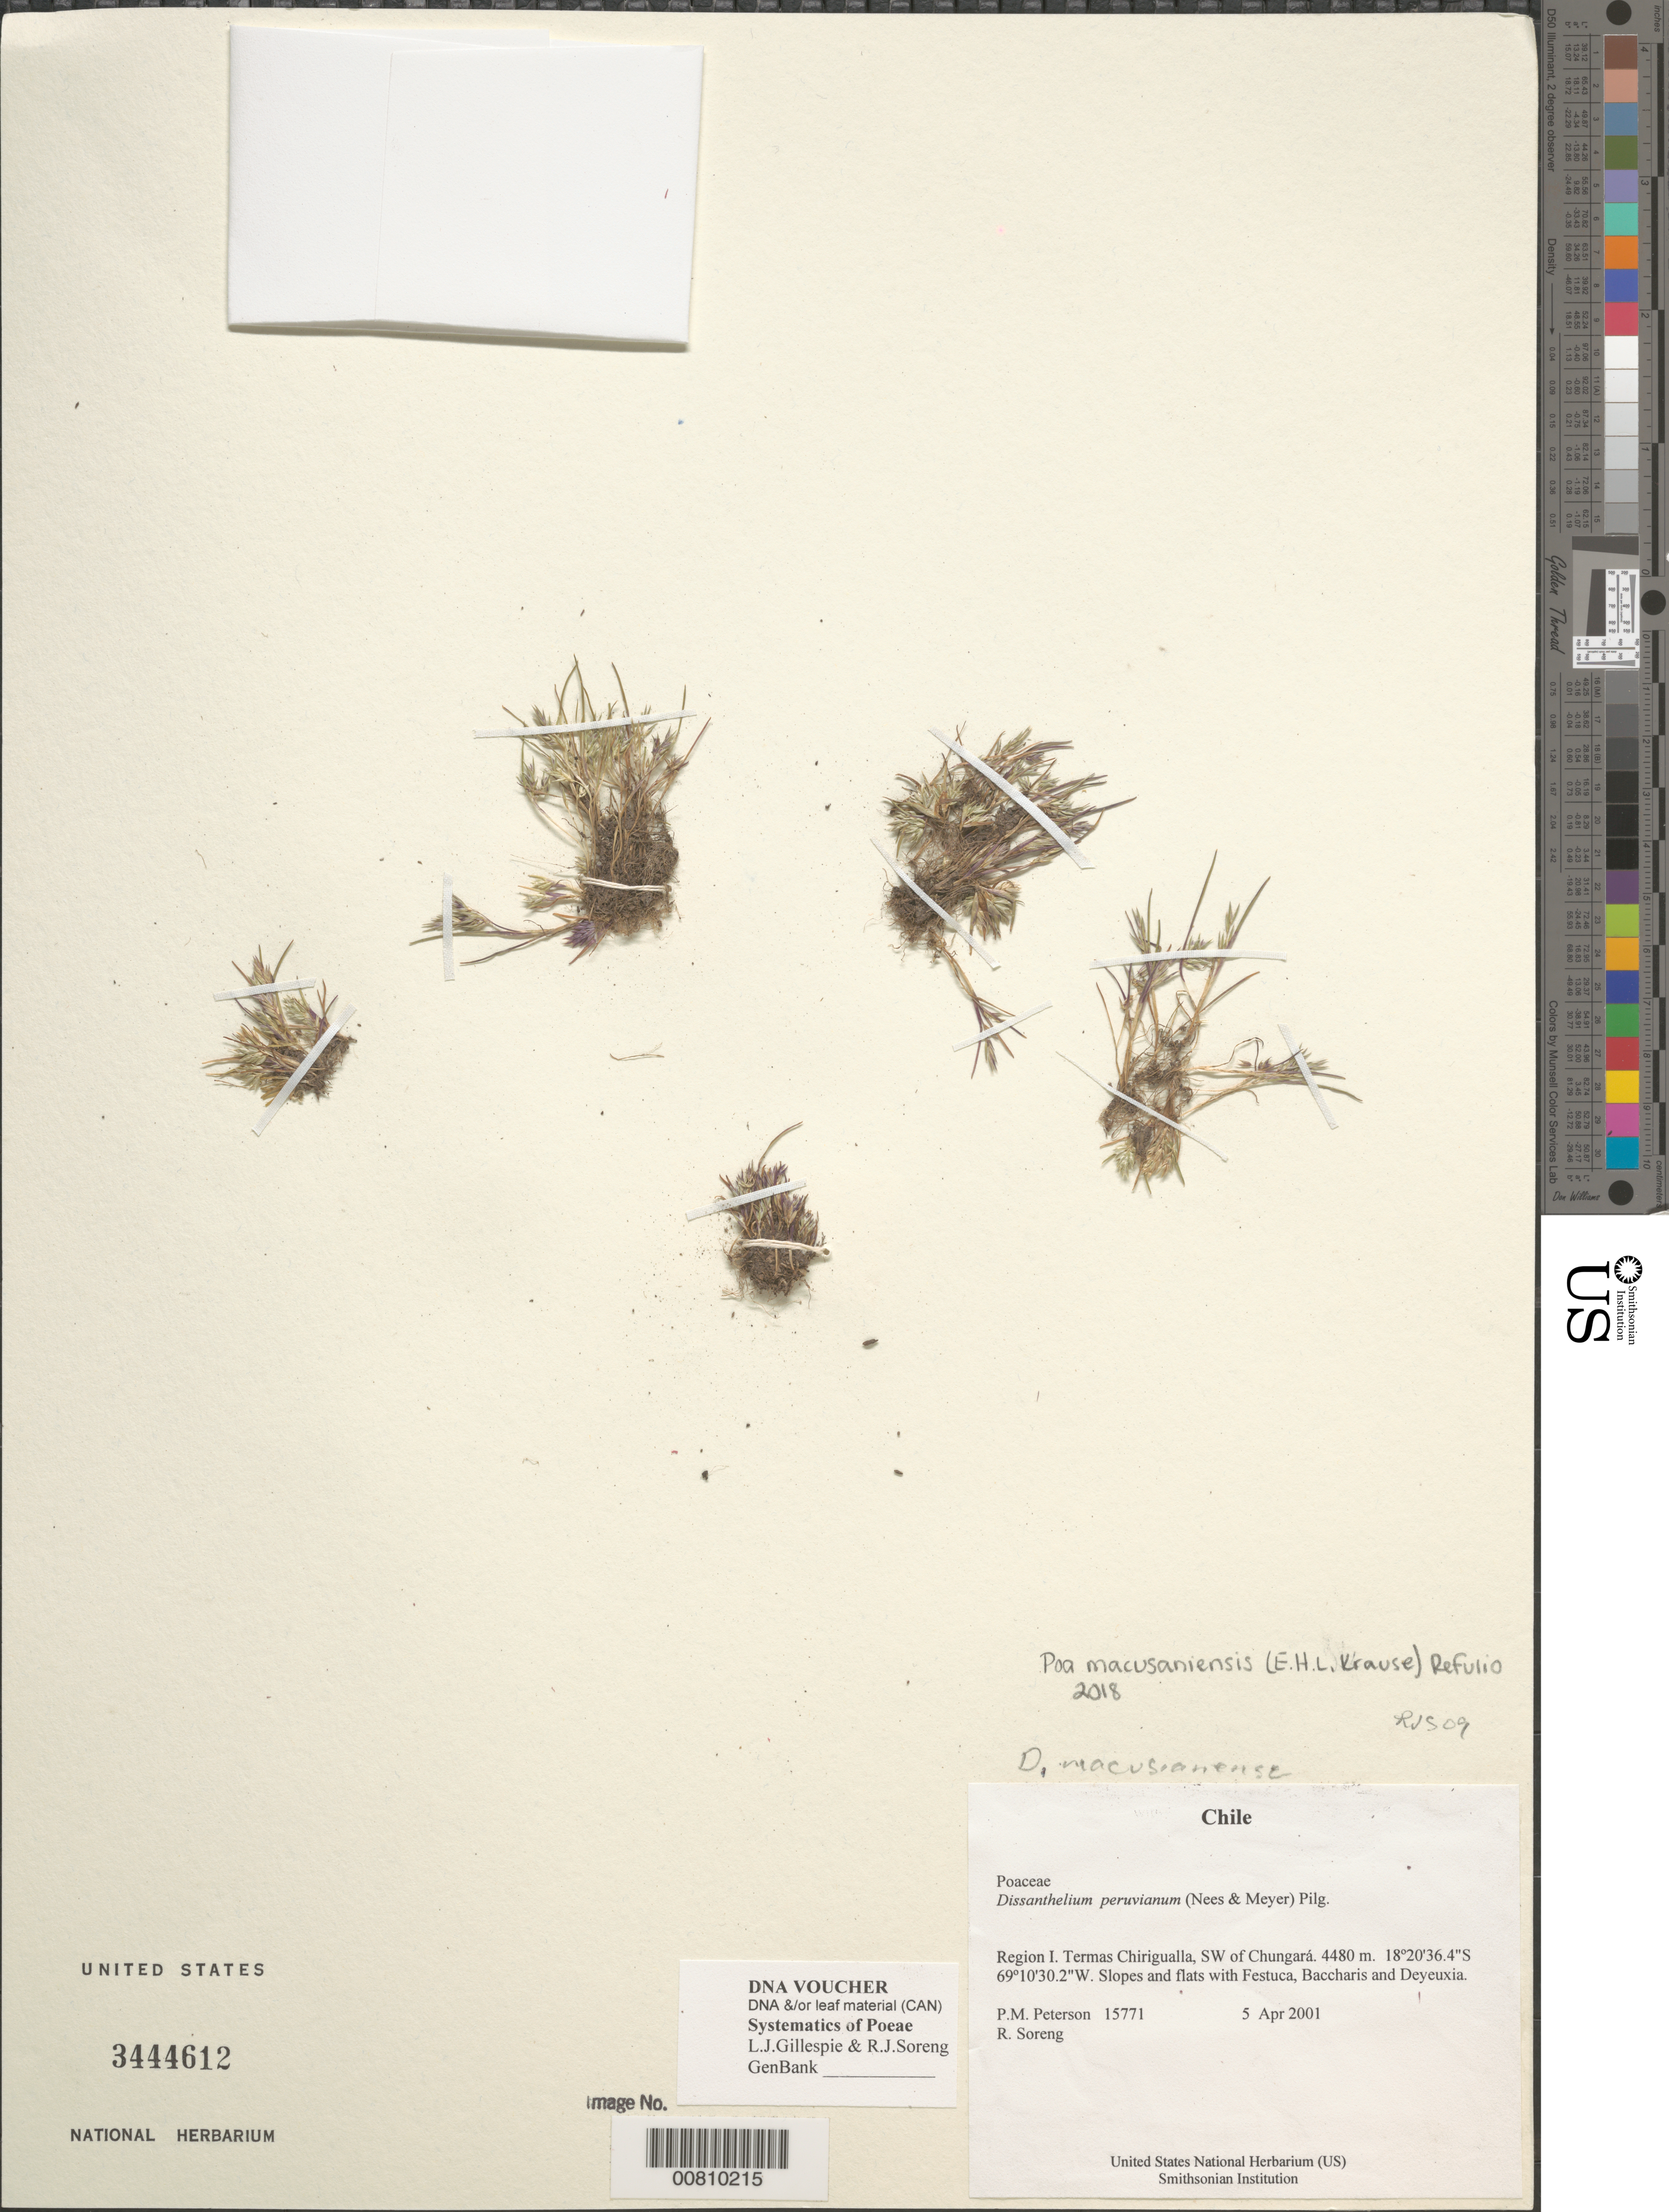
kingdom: Plantae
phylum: Tracheophyta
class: Liliopsida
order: Poales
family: Poaceae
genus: Dissanthelium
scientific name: Dissanthelium macusaniense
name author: (E.H.L. Krause) R.C. Foster & L.B. Sm.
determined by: Soreng, Robert J., Research Associate (BOT), Smithsonian Institution - National Museum of Natural History (UNITED STATES)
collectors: P. M. Peterson & R. J. Soreng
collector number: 15771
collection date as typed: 05 Apr 2001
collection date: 2001-04-05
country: Chile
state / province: Tarapacá (I)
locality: Termas Chirigualla, SW of Chungará.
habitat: Slopes and flats with Festuca, Baccharis and Deyeuxia.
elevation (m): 4480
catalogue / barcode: US 3444612